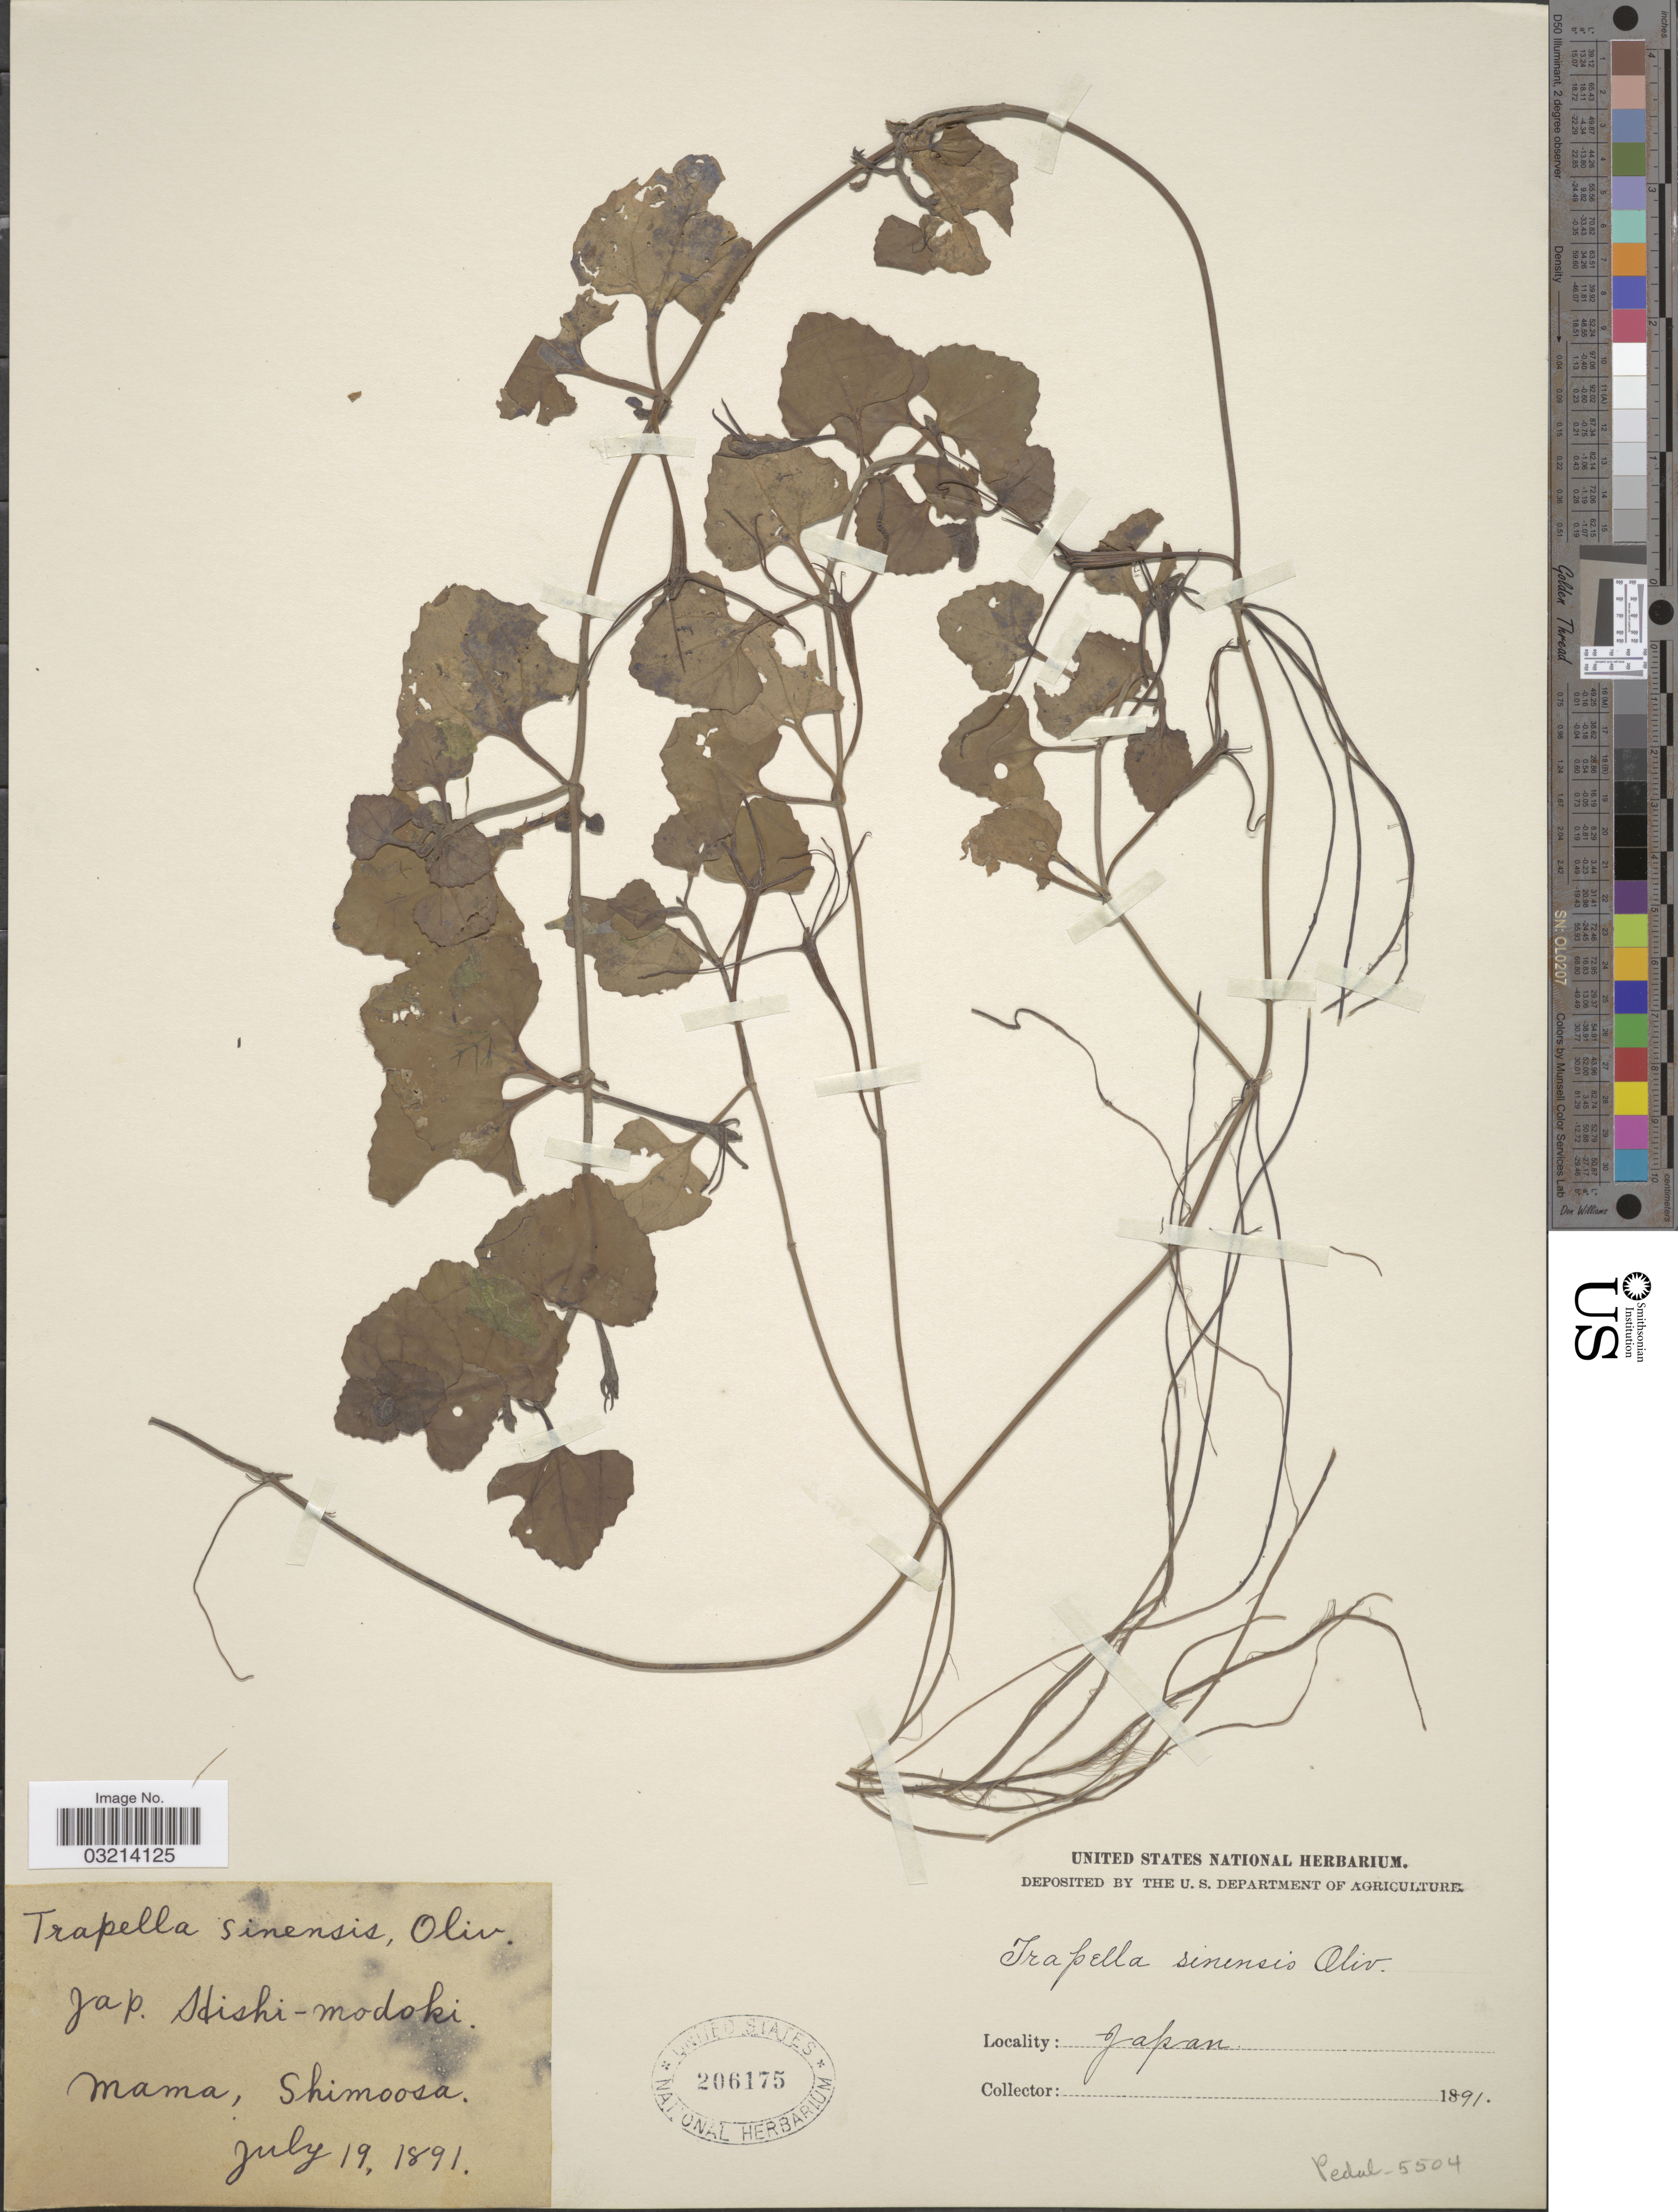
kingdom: Plantae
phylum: Tracheophyta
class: Magnoliopsida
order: Lamiales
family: Plantaginaceae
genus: Trapella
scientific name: Trapella sinensis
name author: Oliv.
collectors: ex herb. United States National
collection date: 1891-07-19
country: Japan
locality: Mama, Shimoosa.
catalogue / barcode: US 206175